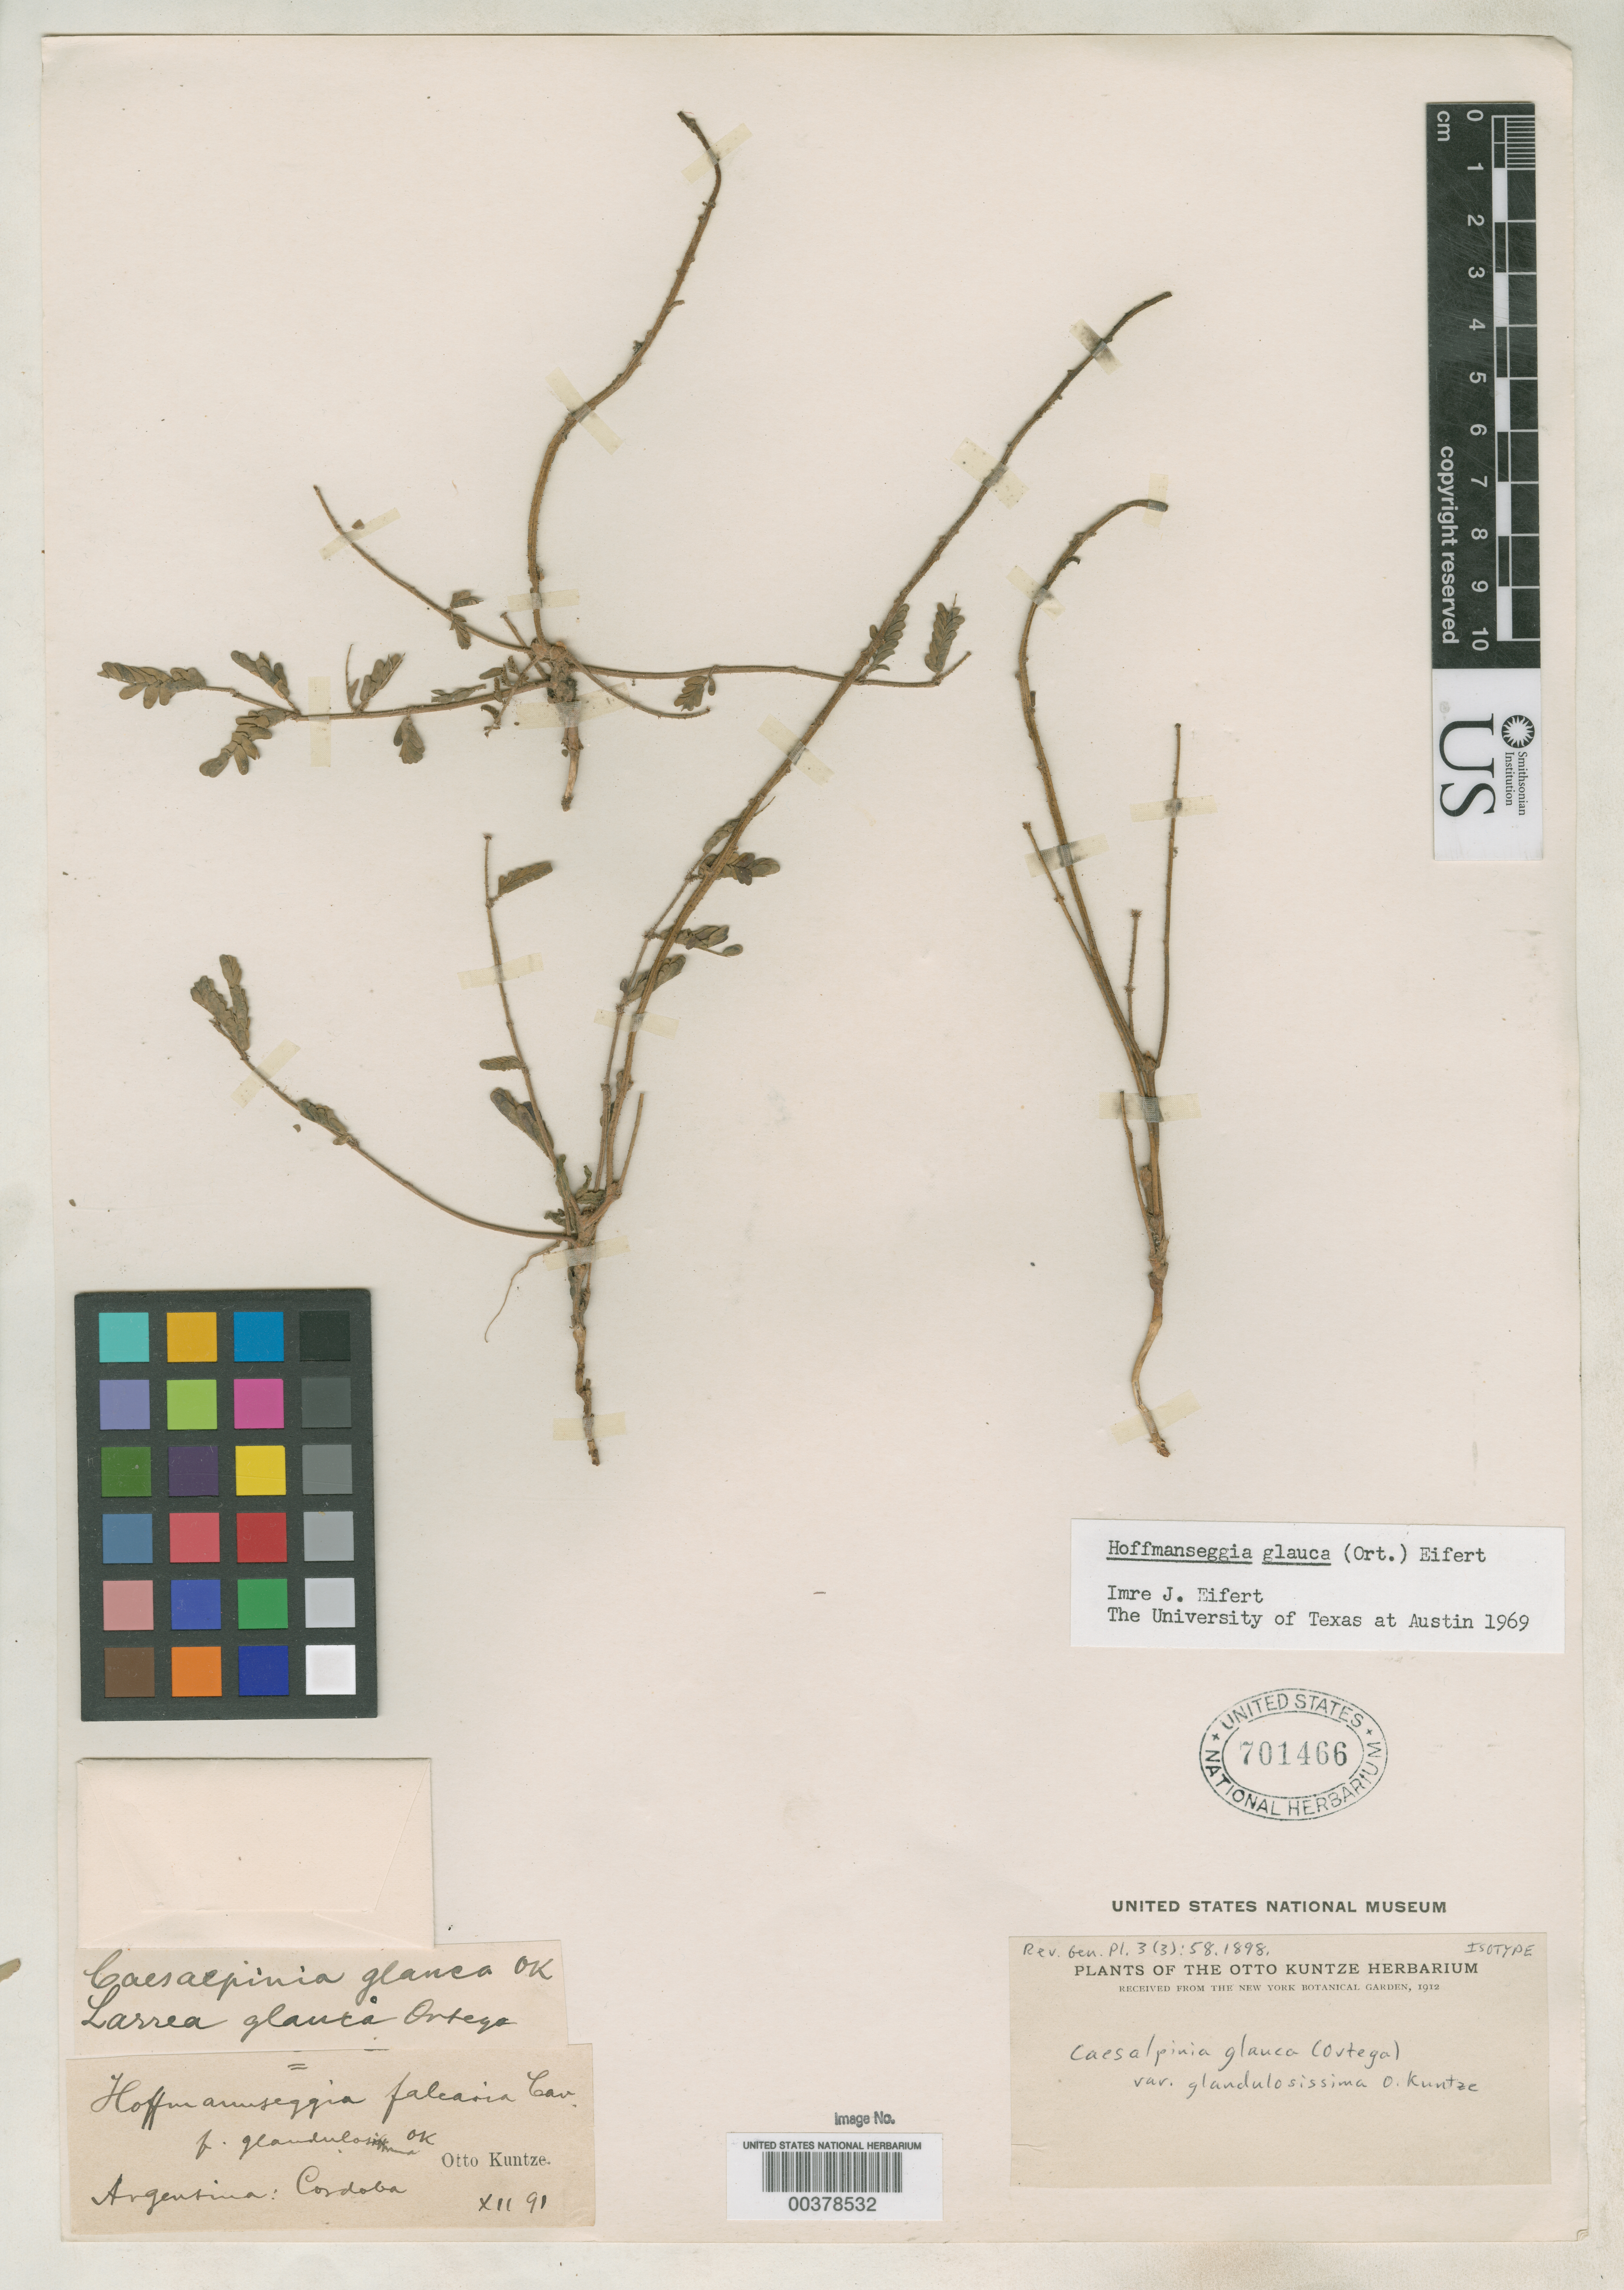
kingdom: Plantae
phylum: Tracheophyta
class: Magnoliopsida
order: Fabales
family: Fabaceae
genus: Caesalpinia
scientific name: Caesalpinia glauca var. glandulosissima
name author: Kuntze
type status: Isotype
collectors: C.E.O. Kuntze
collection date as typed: Dec 1891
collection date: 1891-12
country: Argentina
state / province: Córdoba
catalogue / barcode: US 701466